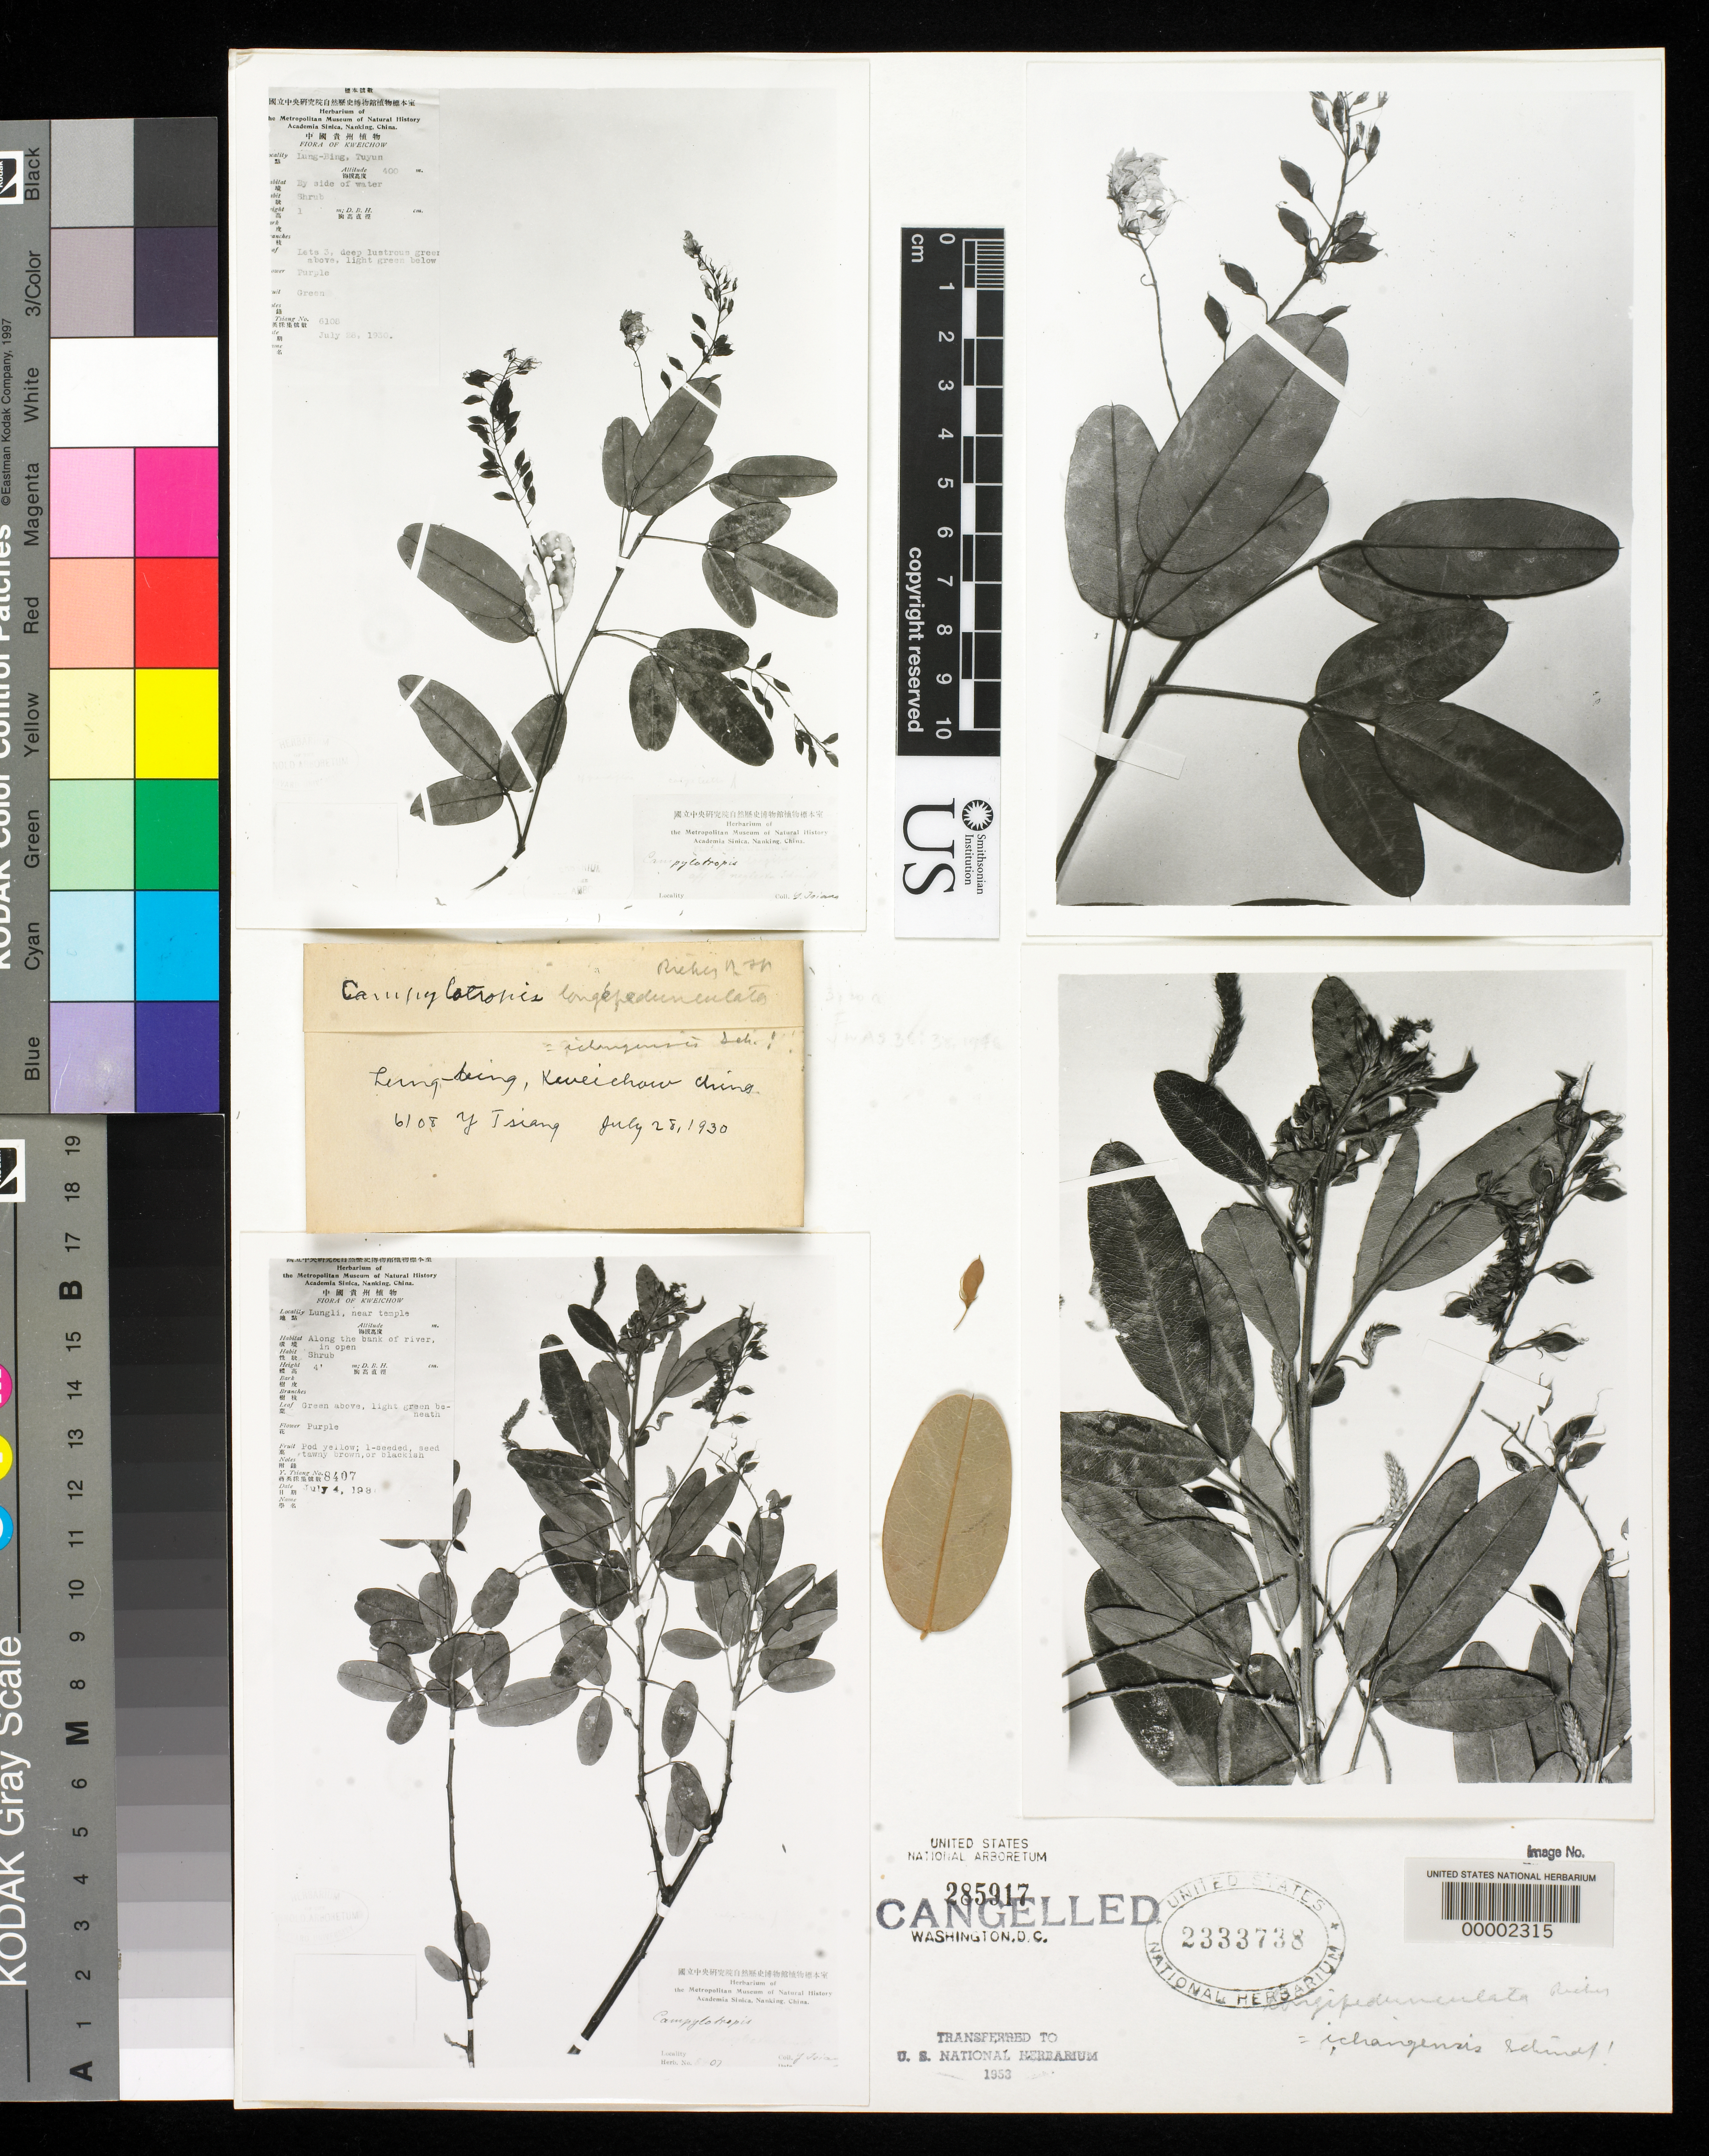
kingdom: Plantae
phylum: Tracheophyta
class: Magnoliopsida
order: Fabales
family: Fabaceae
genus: Campylotropis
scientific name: Campylotropis longepedunculata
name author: Ricker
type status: Isotype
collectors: Y. Tsiang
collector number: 6108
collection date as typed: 28 Jul 1930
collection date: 1930-07-28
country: China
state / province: Guizhou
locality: Lung-bing, Tuyun.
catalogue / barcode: US 2333738